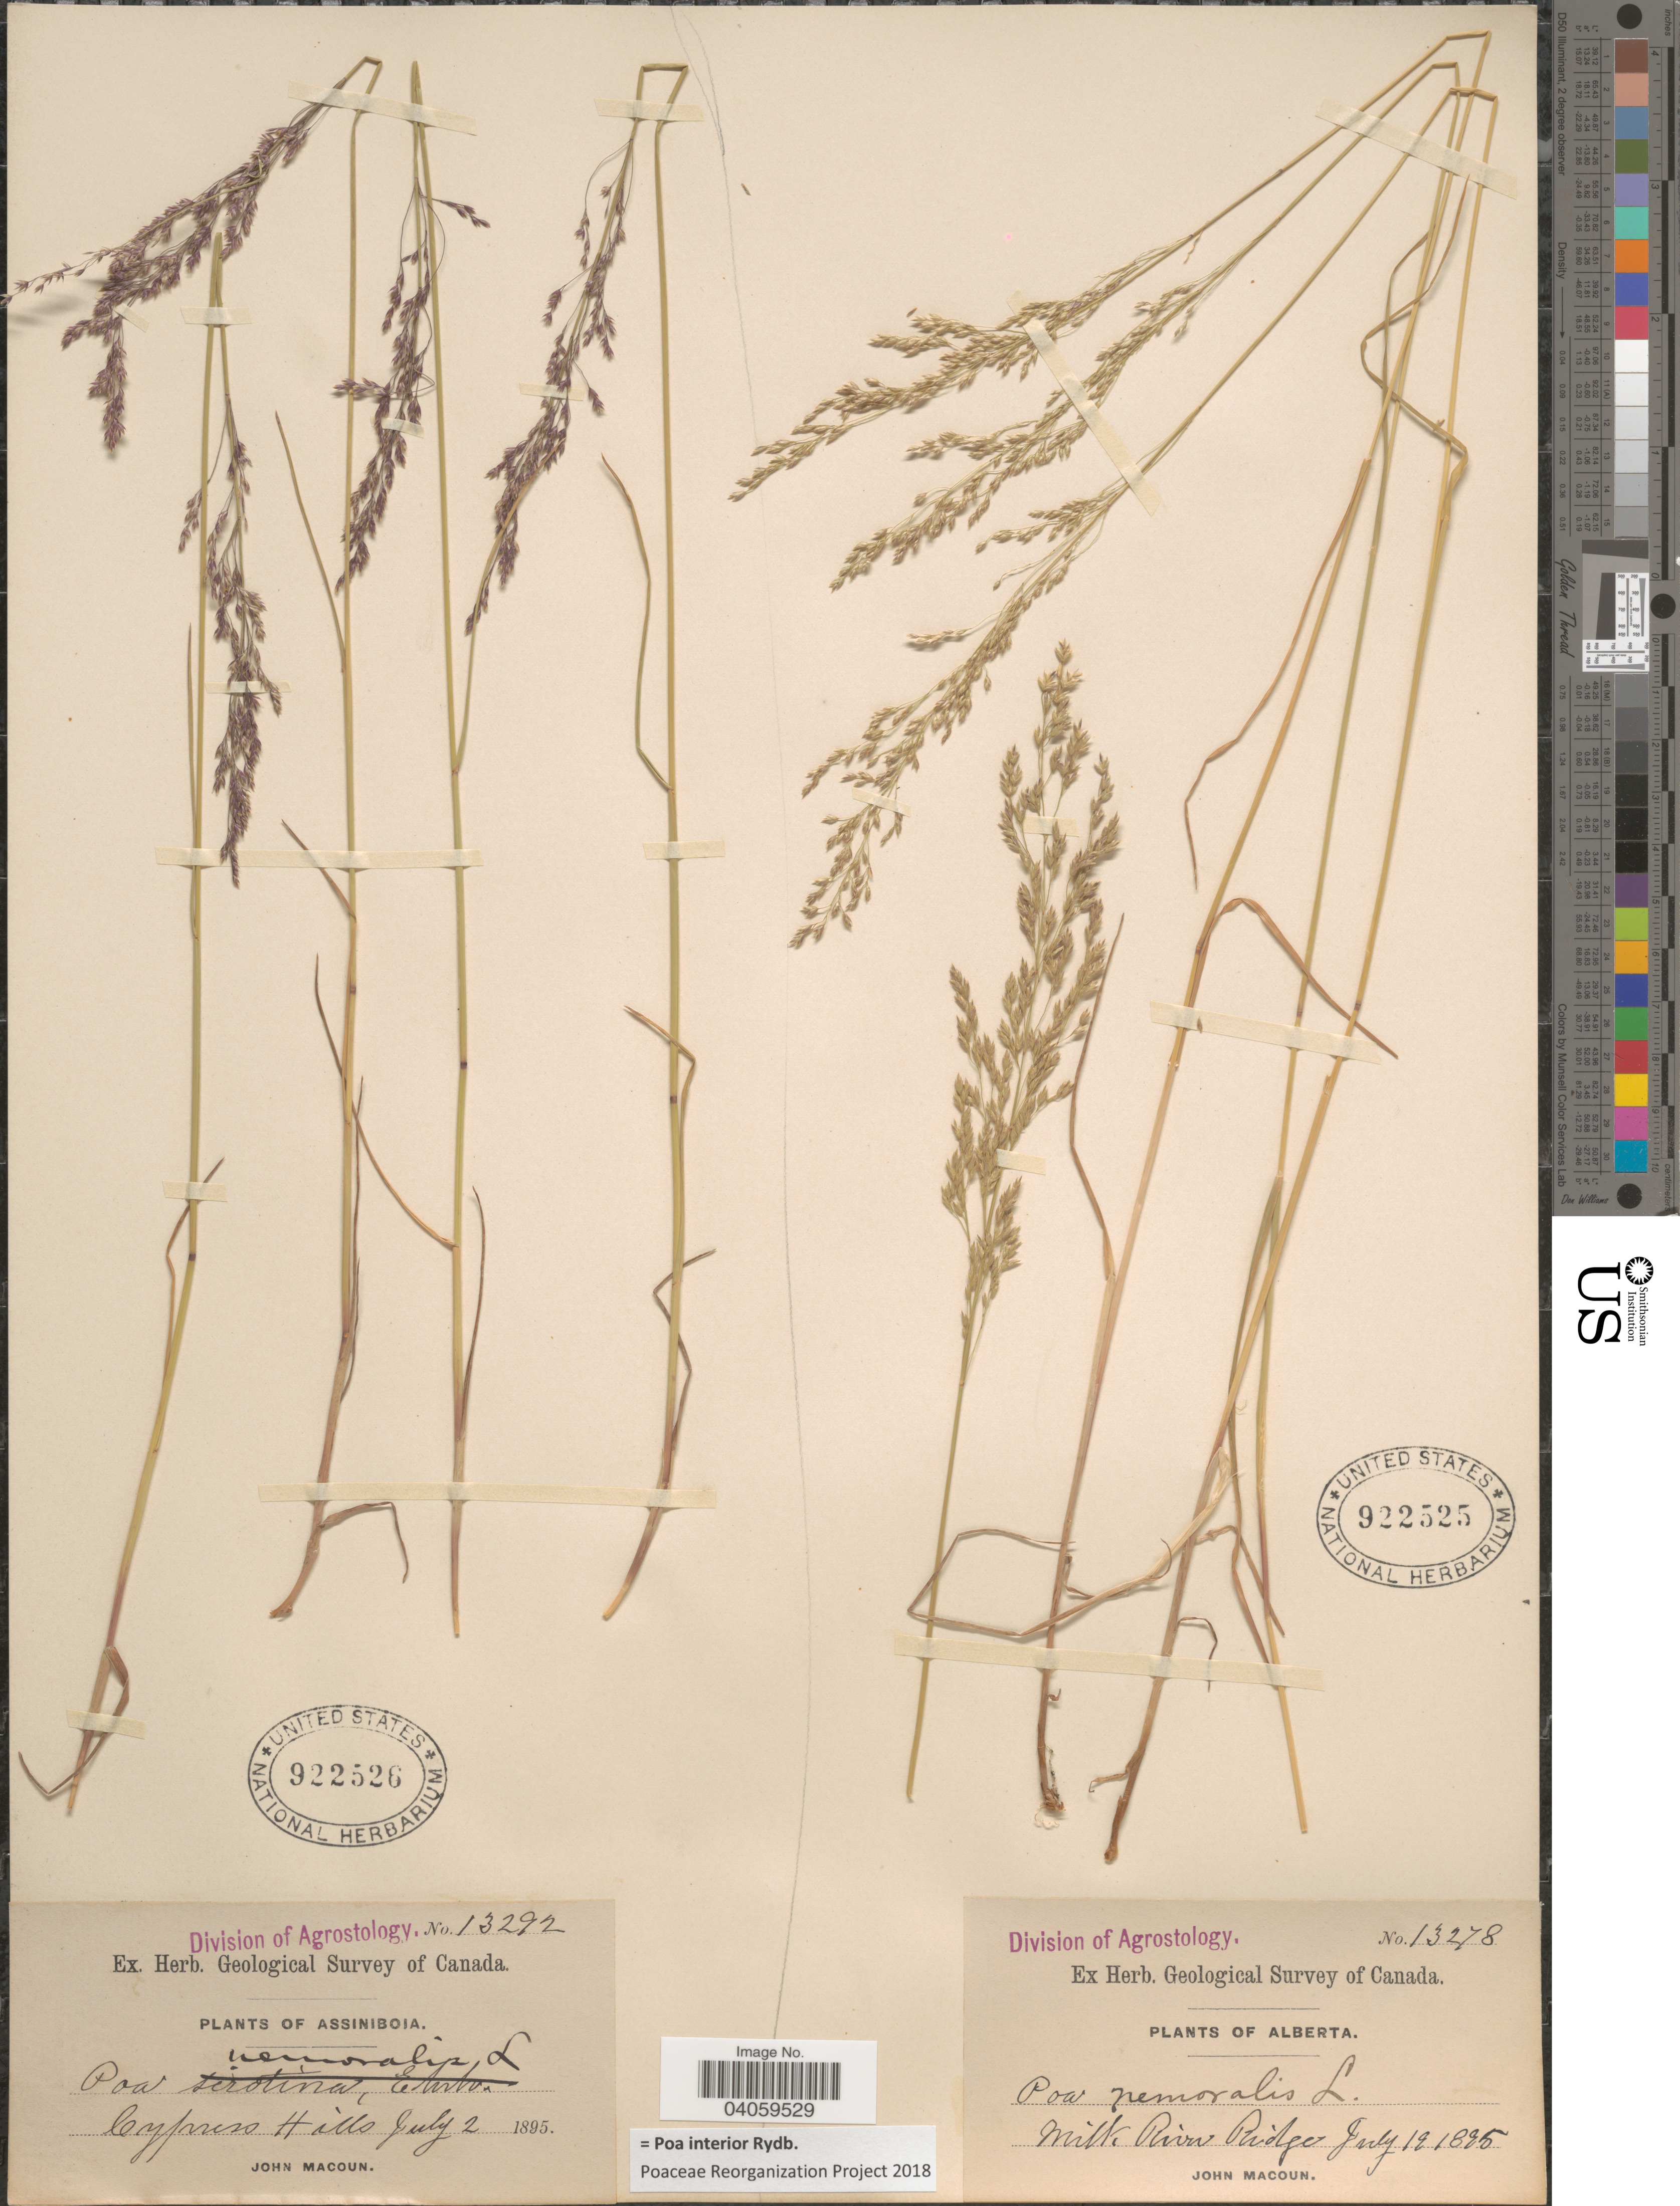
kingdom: Plantae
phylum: Tracheophyta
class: Liliopsida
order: Poales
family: Poaceae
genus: Poa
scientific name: Poa interior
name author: Rydb.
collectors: J. Macoun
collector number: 13278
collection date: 1895-07-19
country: Canada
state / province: Alberta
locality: Milk River Ridge.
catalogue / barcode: US 922525